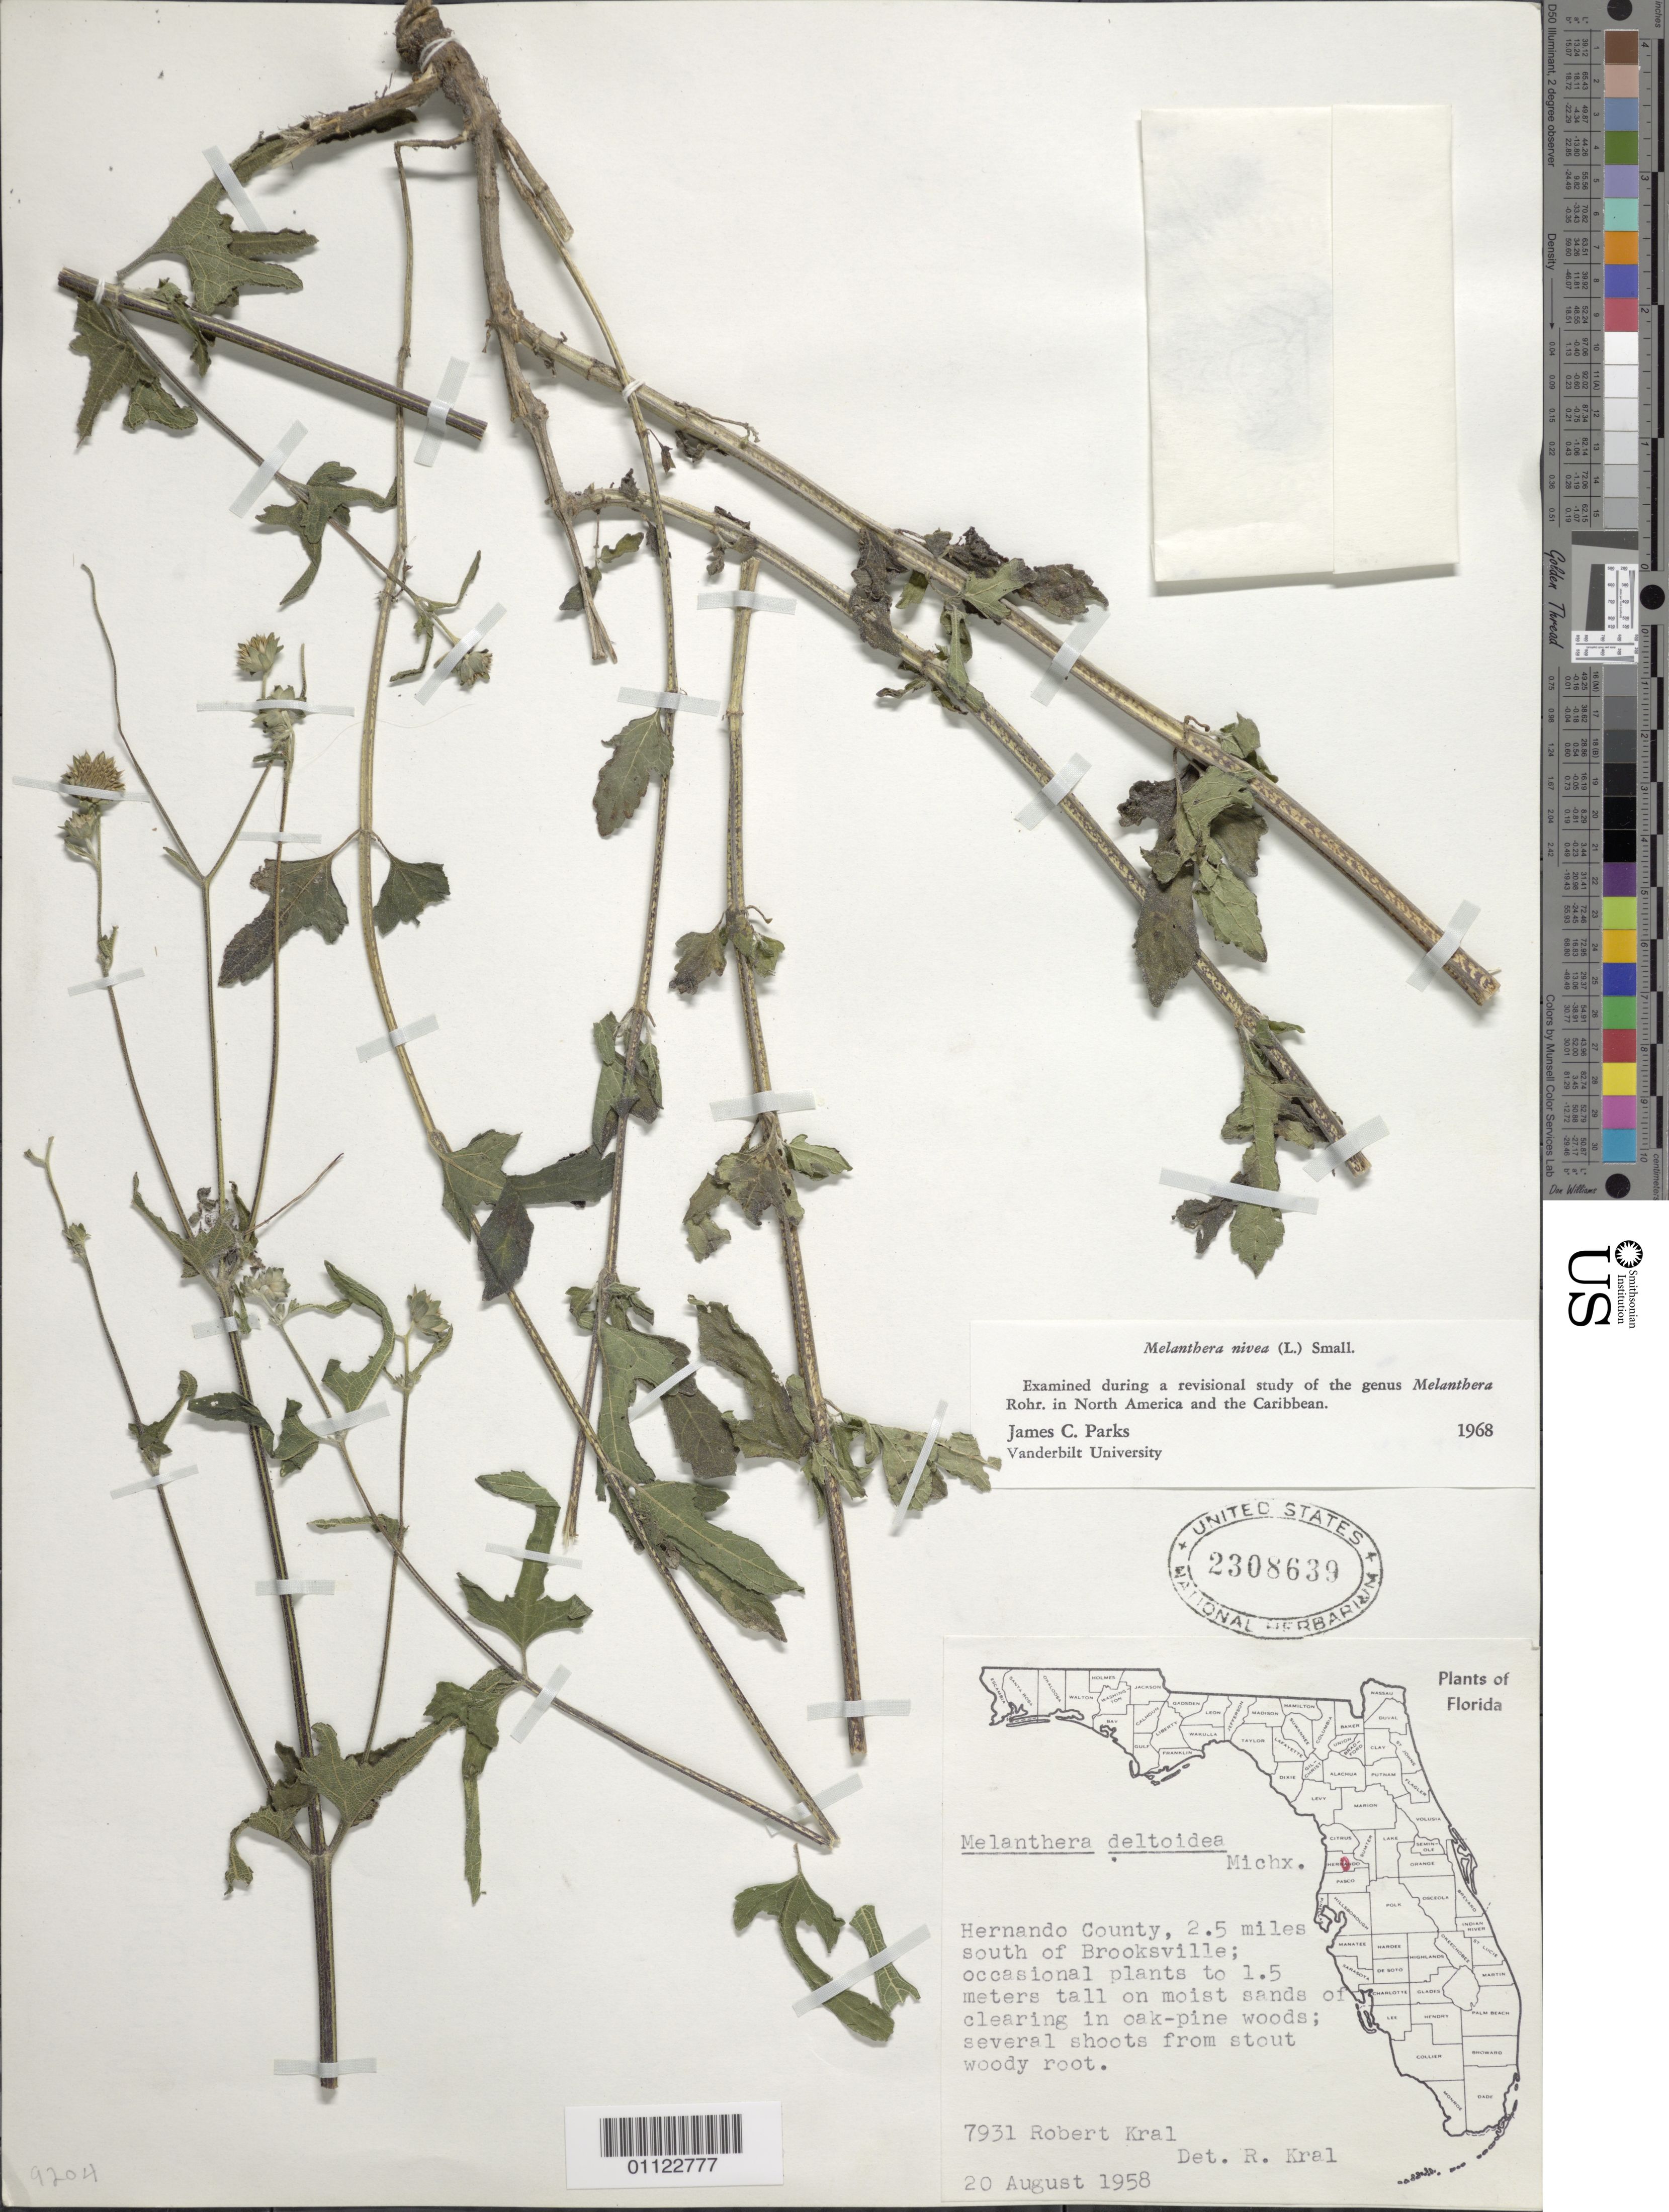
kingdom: Plantae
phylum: Tracheophyta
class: Magnoliopsida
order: Asterales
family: Asteraceae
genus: Melanthera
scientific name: Melanthera nivea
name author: (L.) Small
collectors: R. Kral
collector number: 7931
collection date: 1958-08-20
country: United States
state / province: Florida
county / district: Hernando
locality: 2.5 miles south of Brooksville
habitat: occasional plants to 1.5 meters tall on moist sands of clearing in oak-pine woods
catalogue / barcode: US 2308639